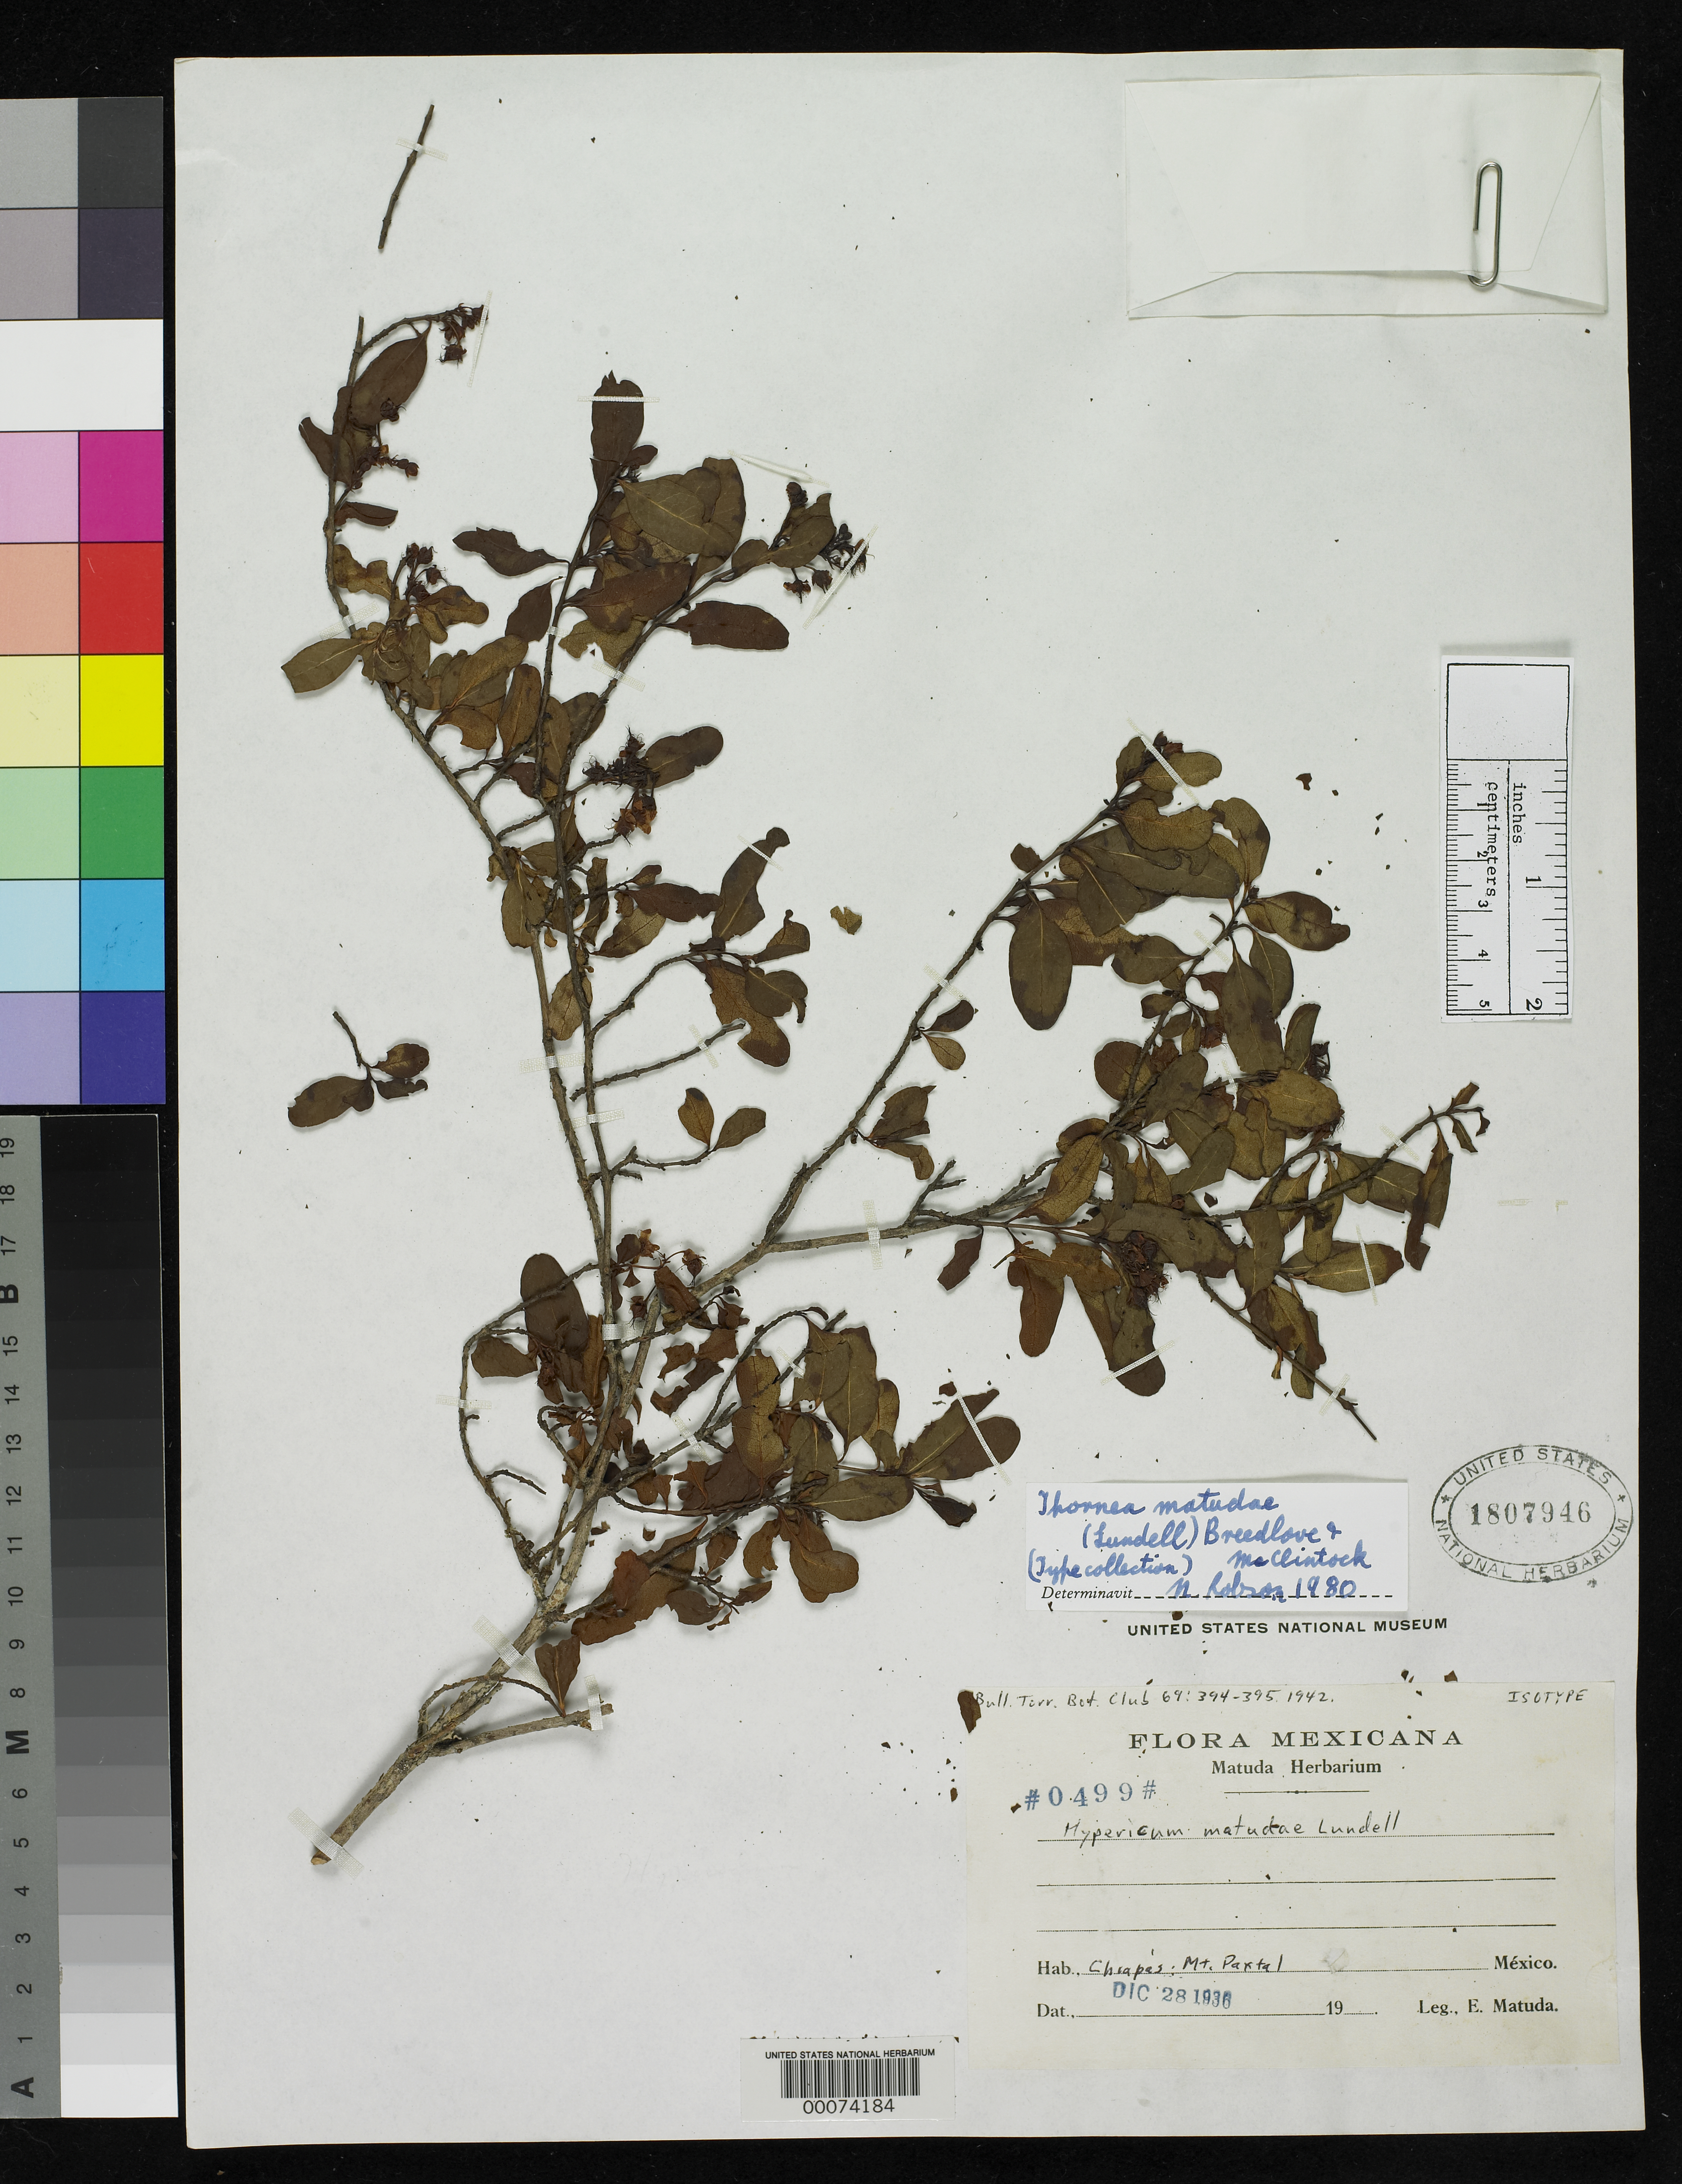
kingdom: Plantae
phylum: Tracheophyta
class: Magnoliopsida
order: Malpighiales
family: Hypericaceae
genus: Hypericum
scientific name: Hypericum matudae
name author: Lundell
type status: Isotype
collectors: E. Matuda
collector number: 499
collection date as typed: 28 Dec 1936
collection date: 1936-12-28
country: Mexico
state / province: Chiapas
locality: Mt. Partal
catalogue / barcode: US 1807946